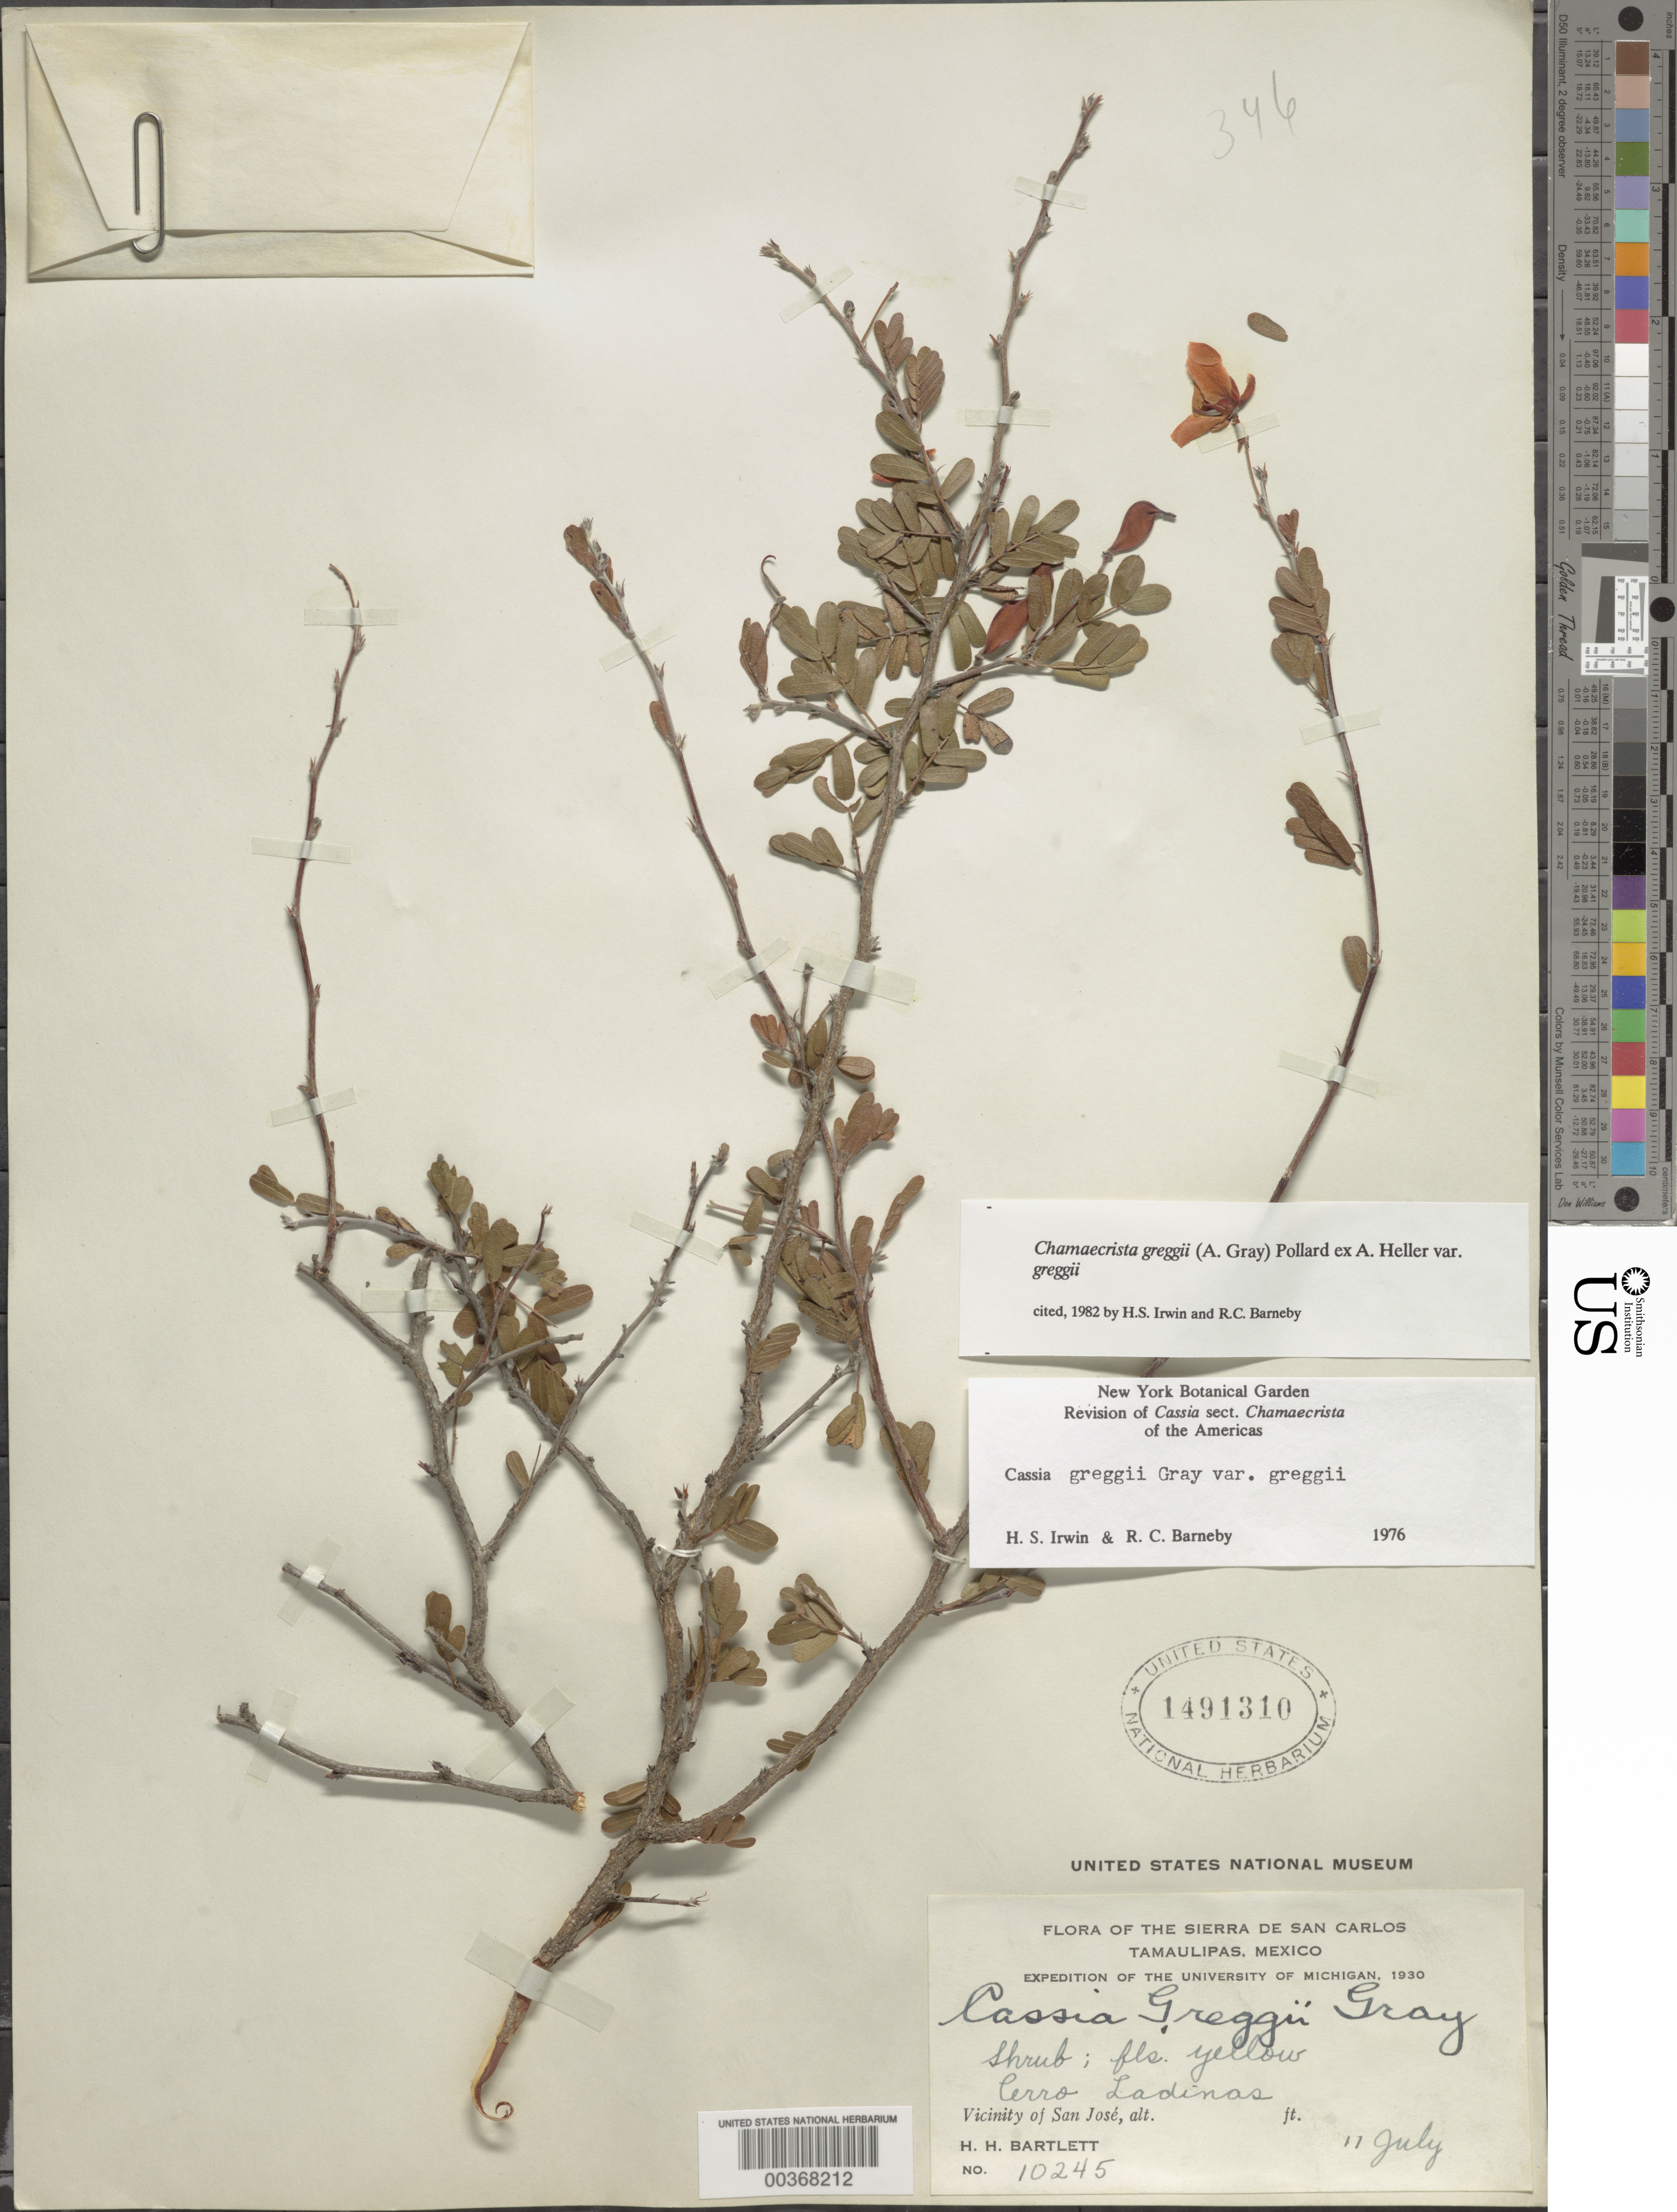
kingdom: Plantae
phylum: Tracheophyta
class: Magnoliopsida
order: Fabales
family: Fabaceae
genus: Chamaecrista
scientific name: Chamaecrista greggii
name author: (A. Gray) Pollard ex A. Heller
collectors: H. H. Bartlett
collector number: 10245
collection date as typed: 11 Jul 1930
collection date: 1930-07-11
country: Mexico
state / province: Tamaulipas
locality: Cerro ladinas; vicinity of San Jose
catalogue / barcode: US 1491310